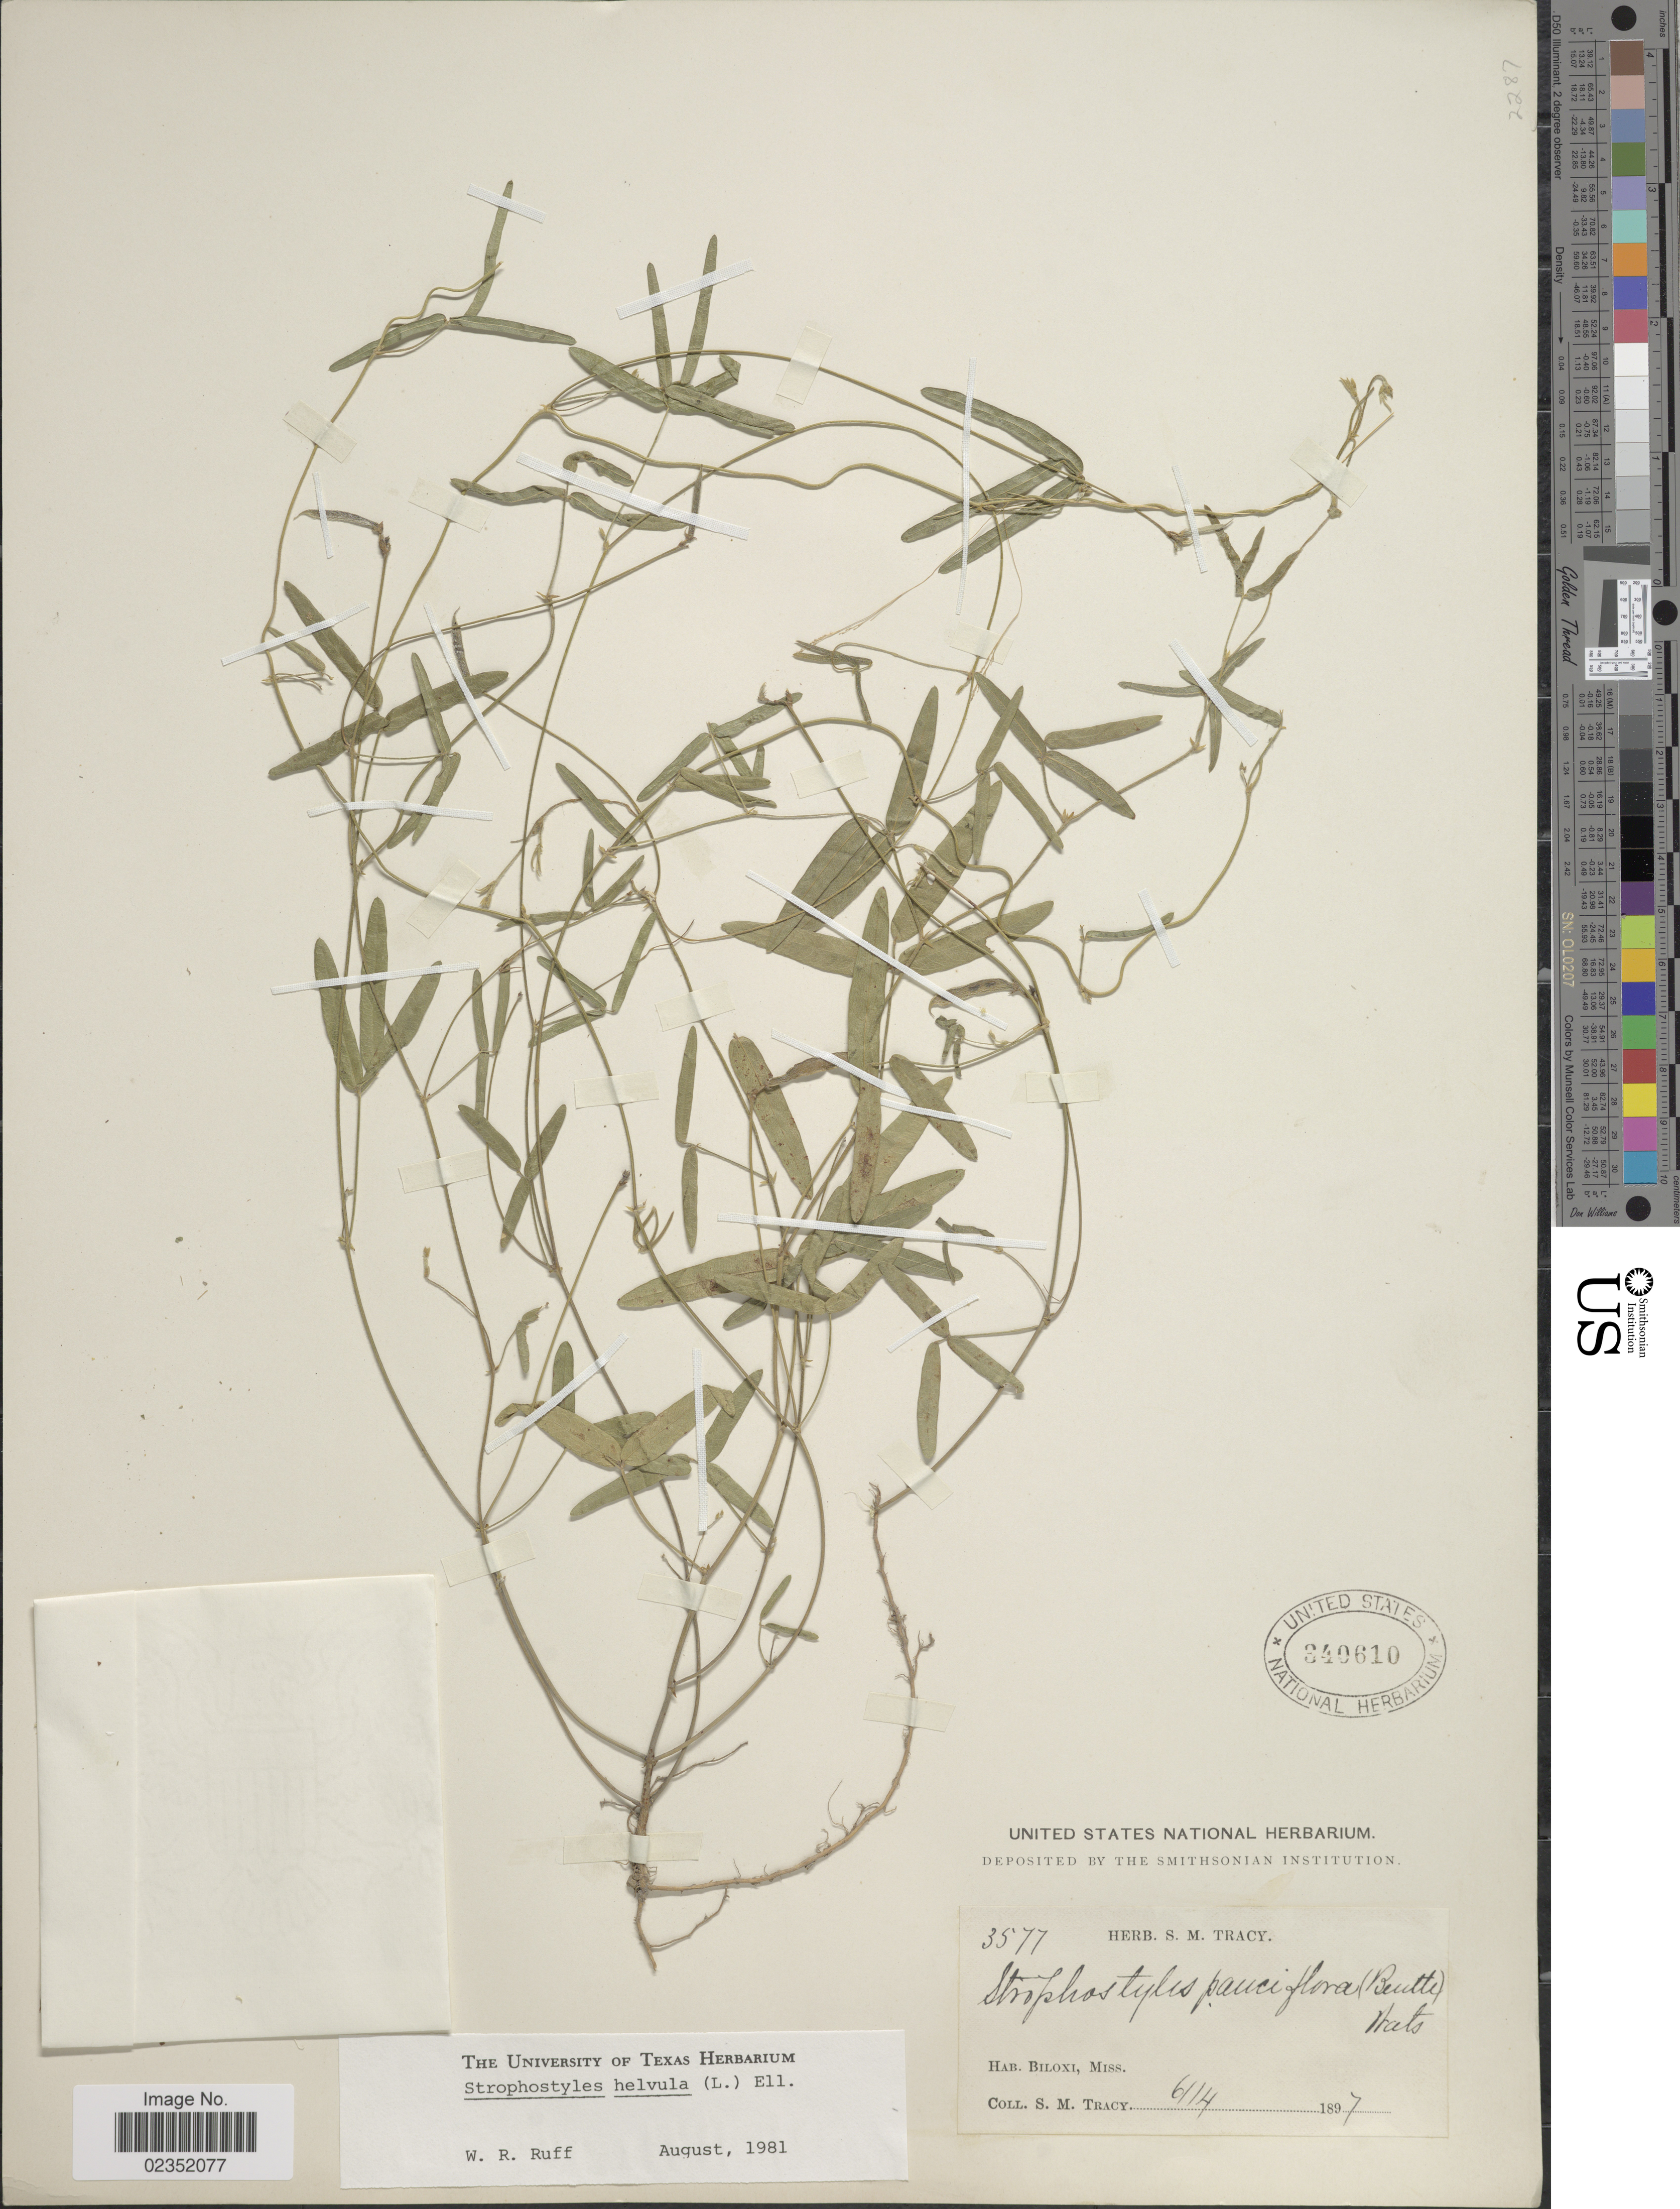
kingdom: Plantae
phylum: Tracheophyta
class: Magnoliopsida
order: Fabales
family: Fabaceae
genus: Strophostyles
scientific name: Strophostyles leiosperma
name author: (Torr. & A. Gray) Piper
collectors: S. M. Tracy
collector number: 3577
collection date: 1897-06-14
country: United States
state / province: Mississippi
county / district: Harrison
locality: Biloxi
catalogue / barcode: US 340610